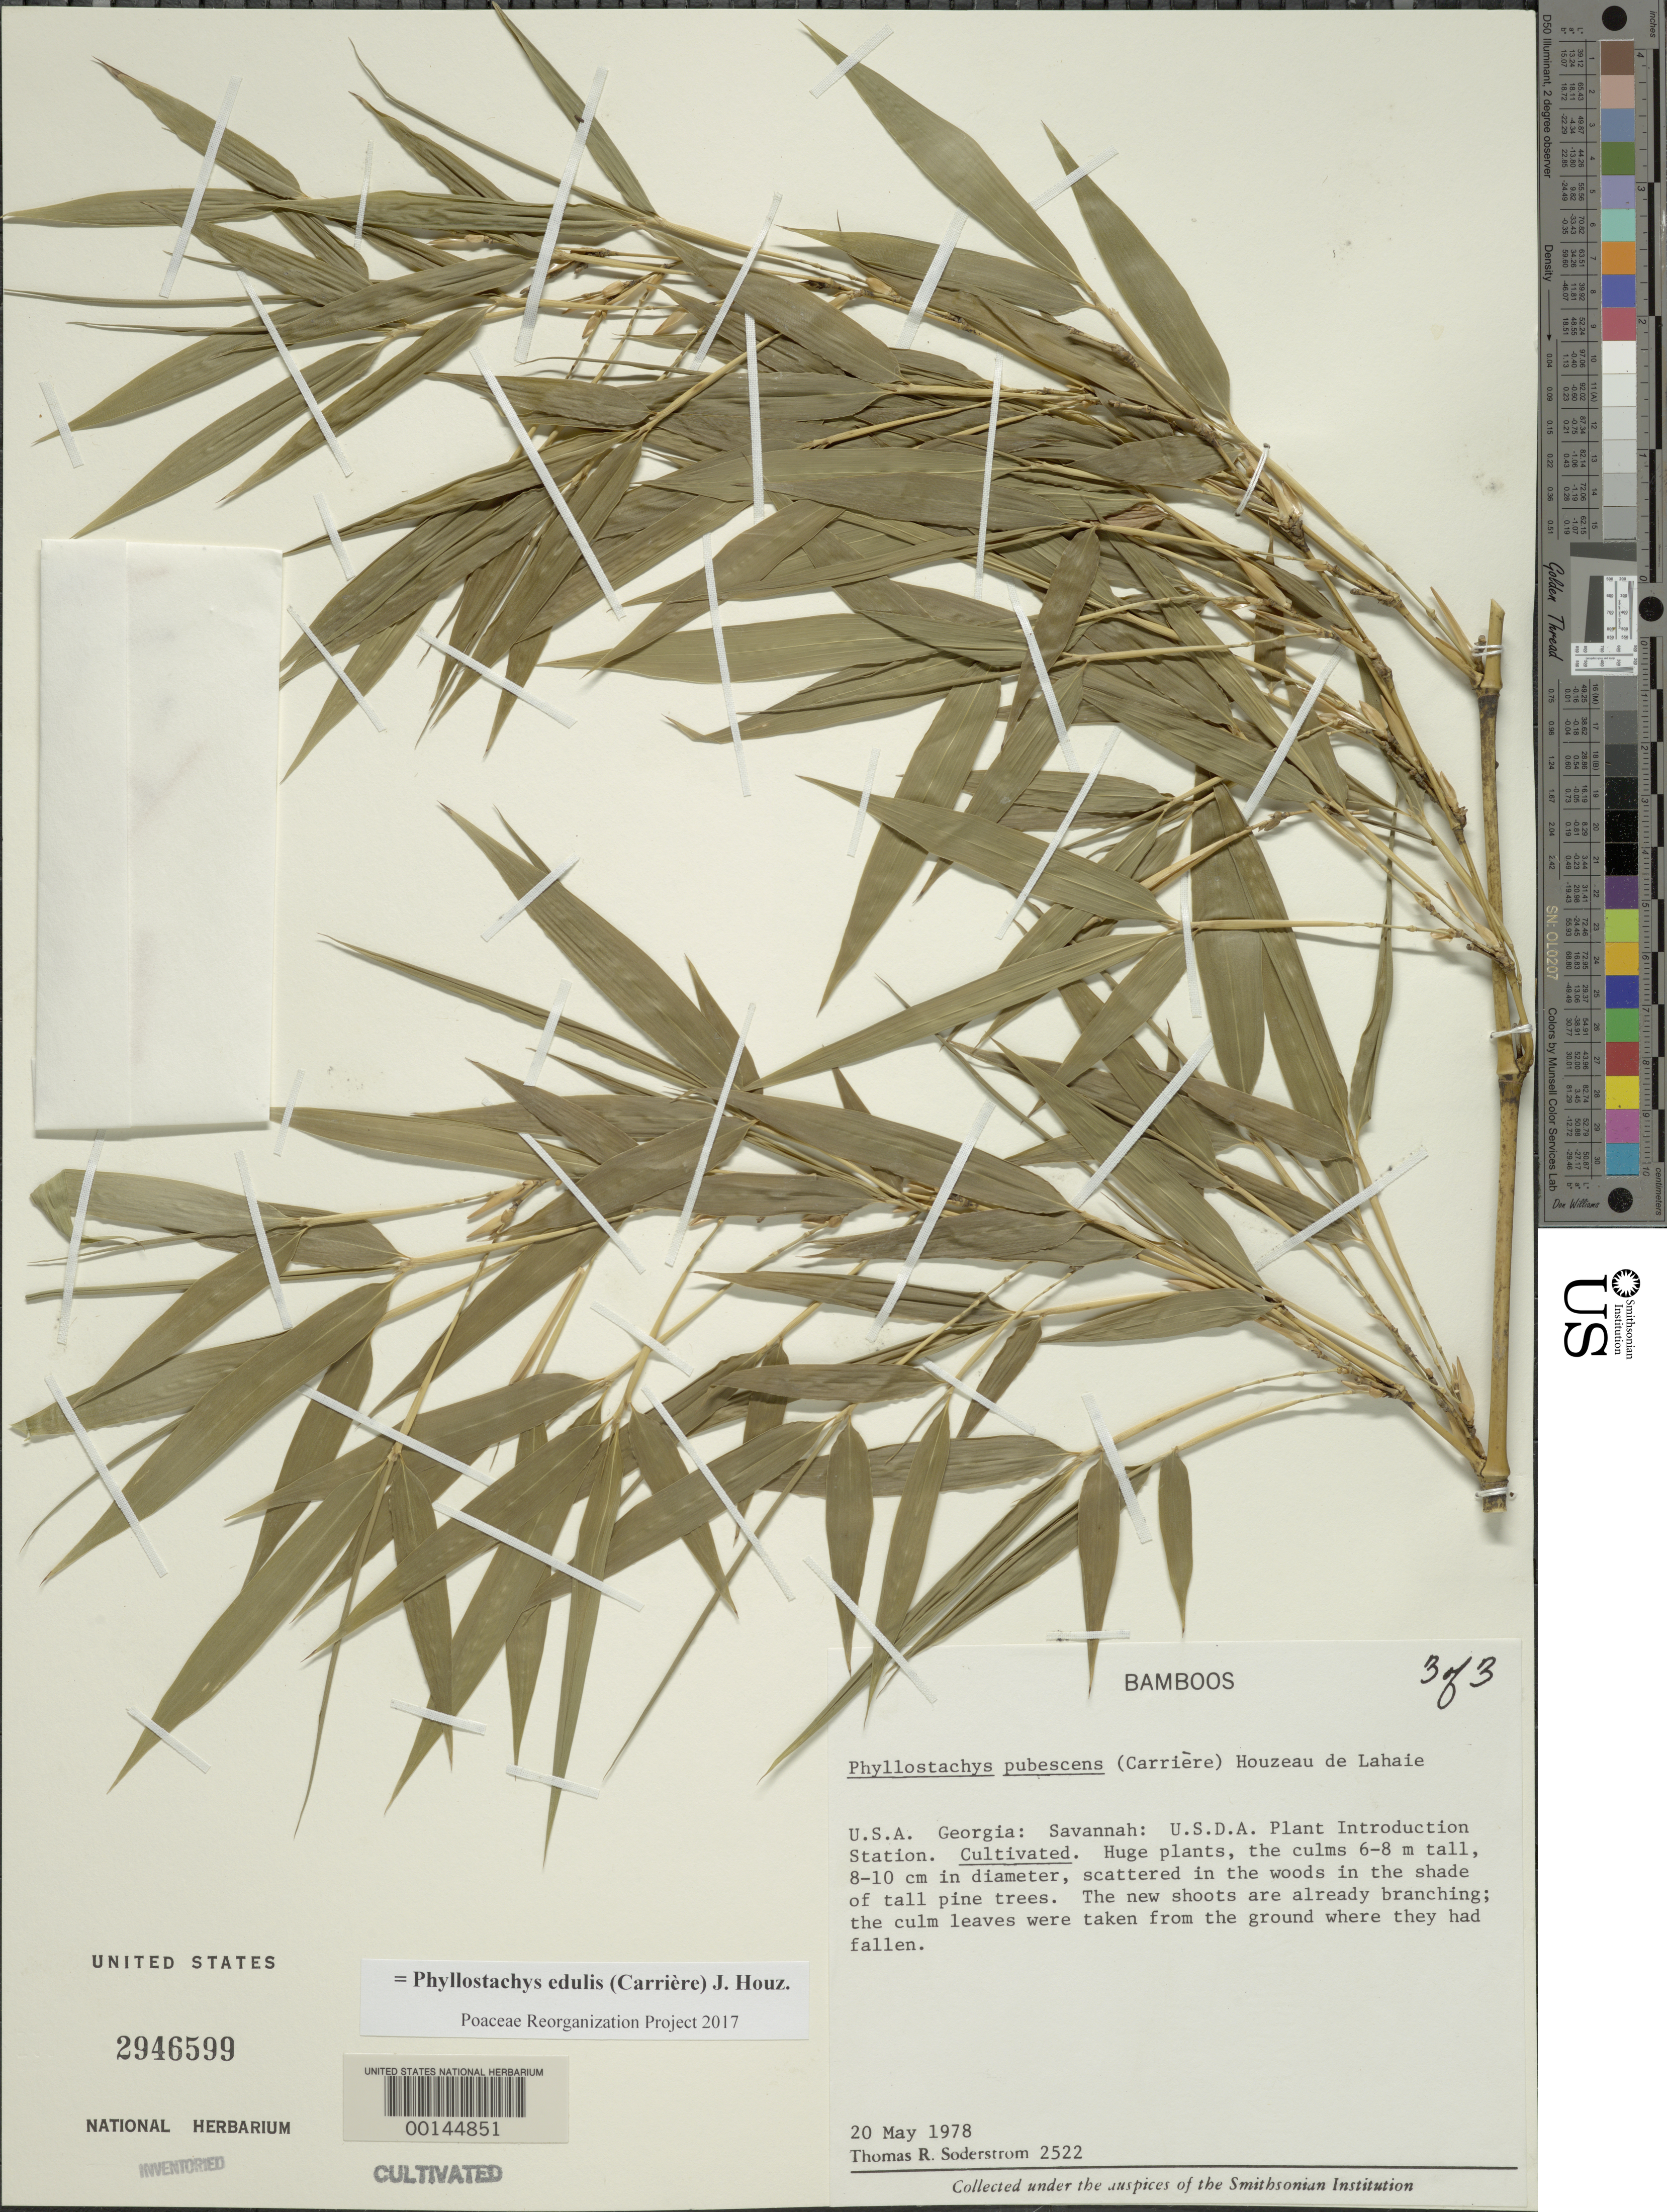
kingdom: Plantae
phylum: Tracheophyta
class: Liliopsida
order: Poales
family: Poaceae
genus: Phyllostachys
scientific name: Phyllostachys edulis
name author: (Carrière) J. Houz.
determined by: Poaceae Reorganization Project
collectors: T. R. Soderstrom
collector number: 2522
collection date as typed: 20 May 1978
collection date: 1978-05-20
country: United States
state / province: Georgia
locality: Savannah, barbour lathrop p.i. garden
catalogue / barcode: US 2946599